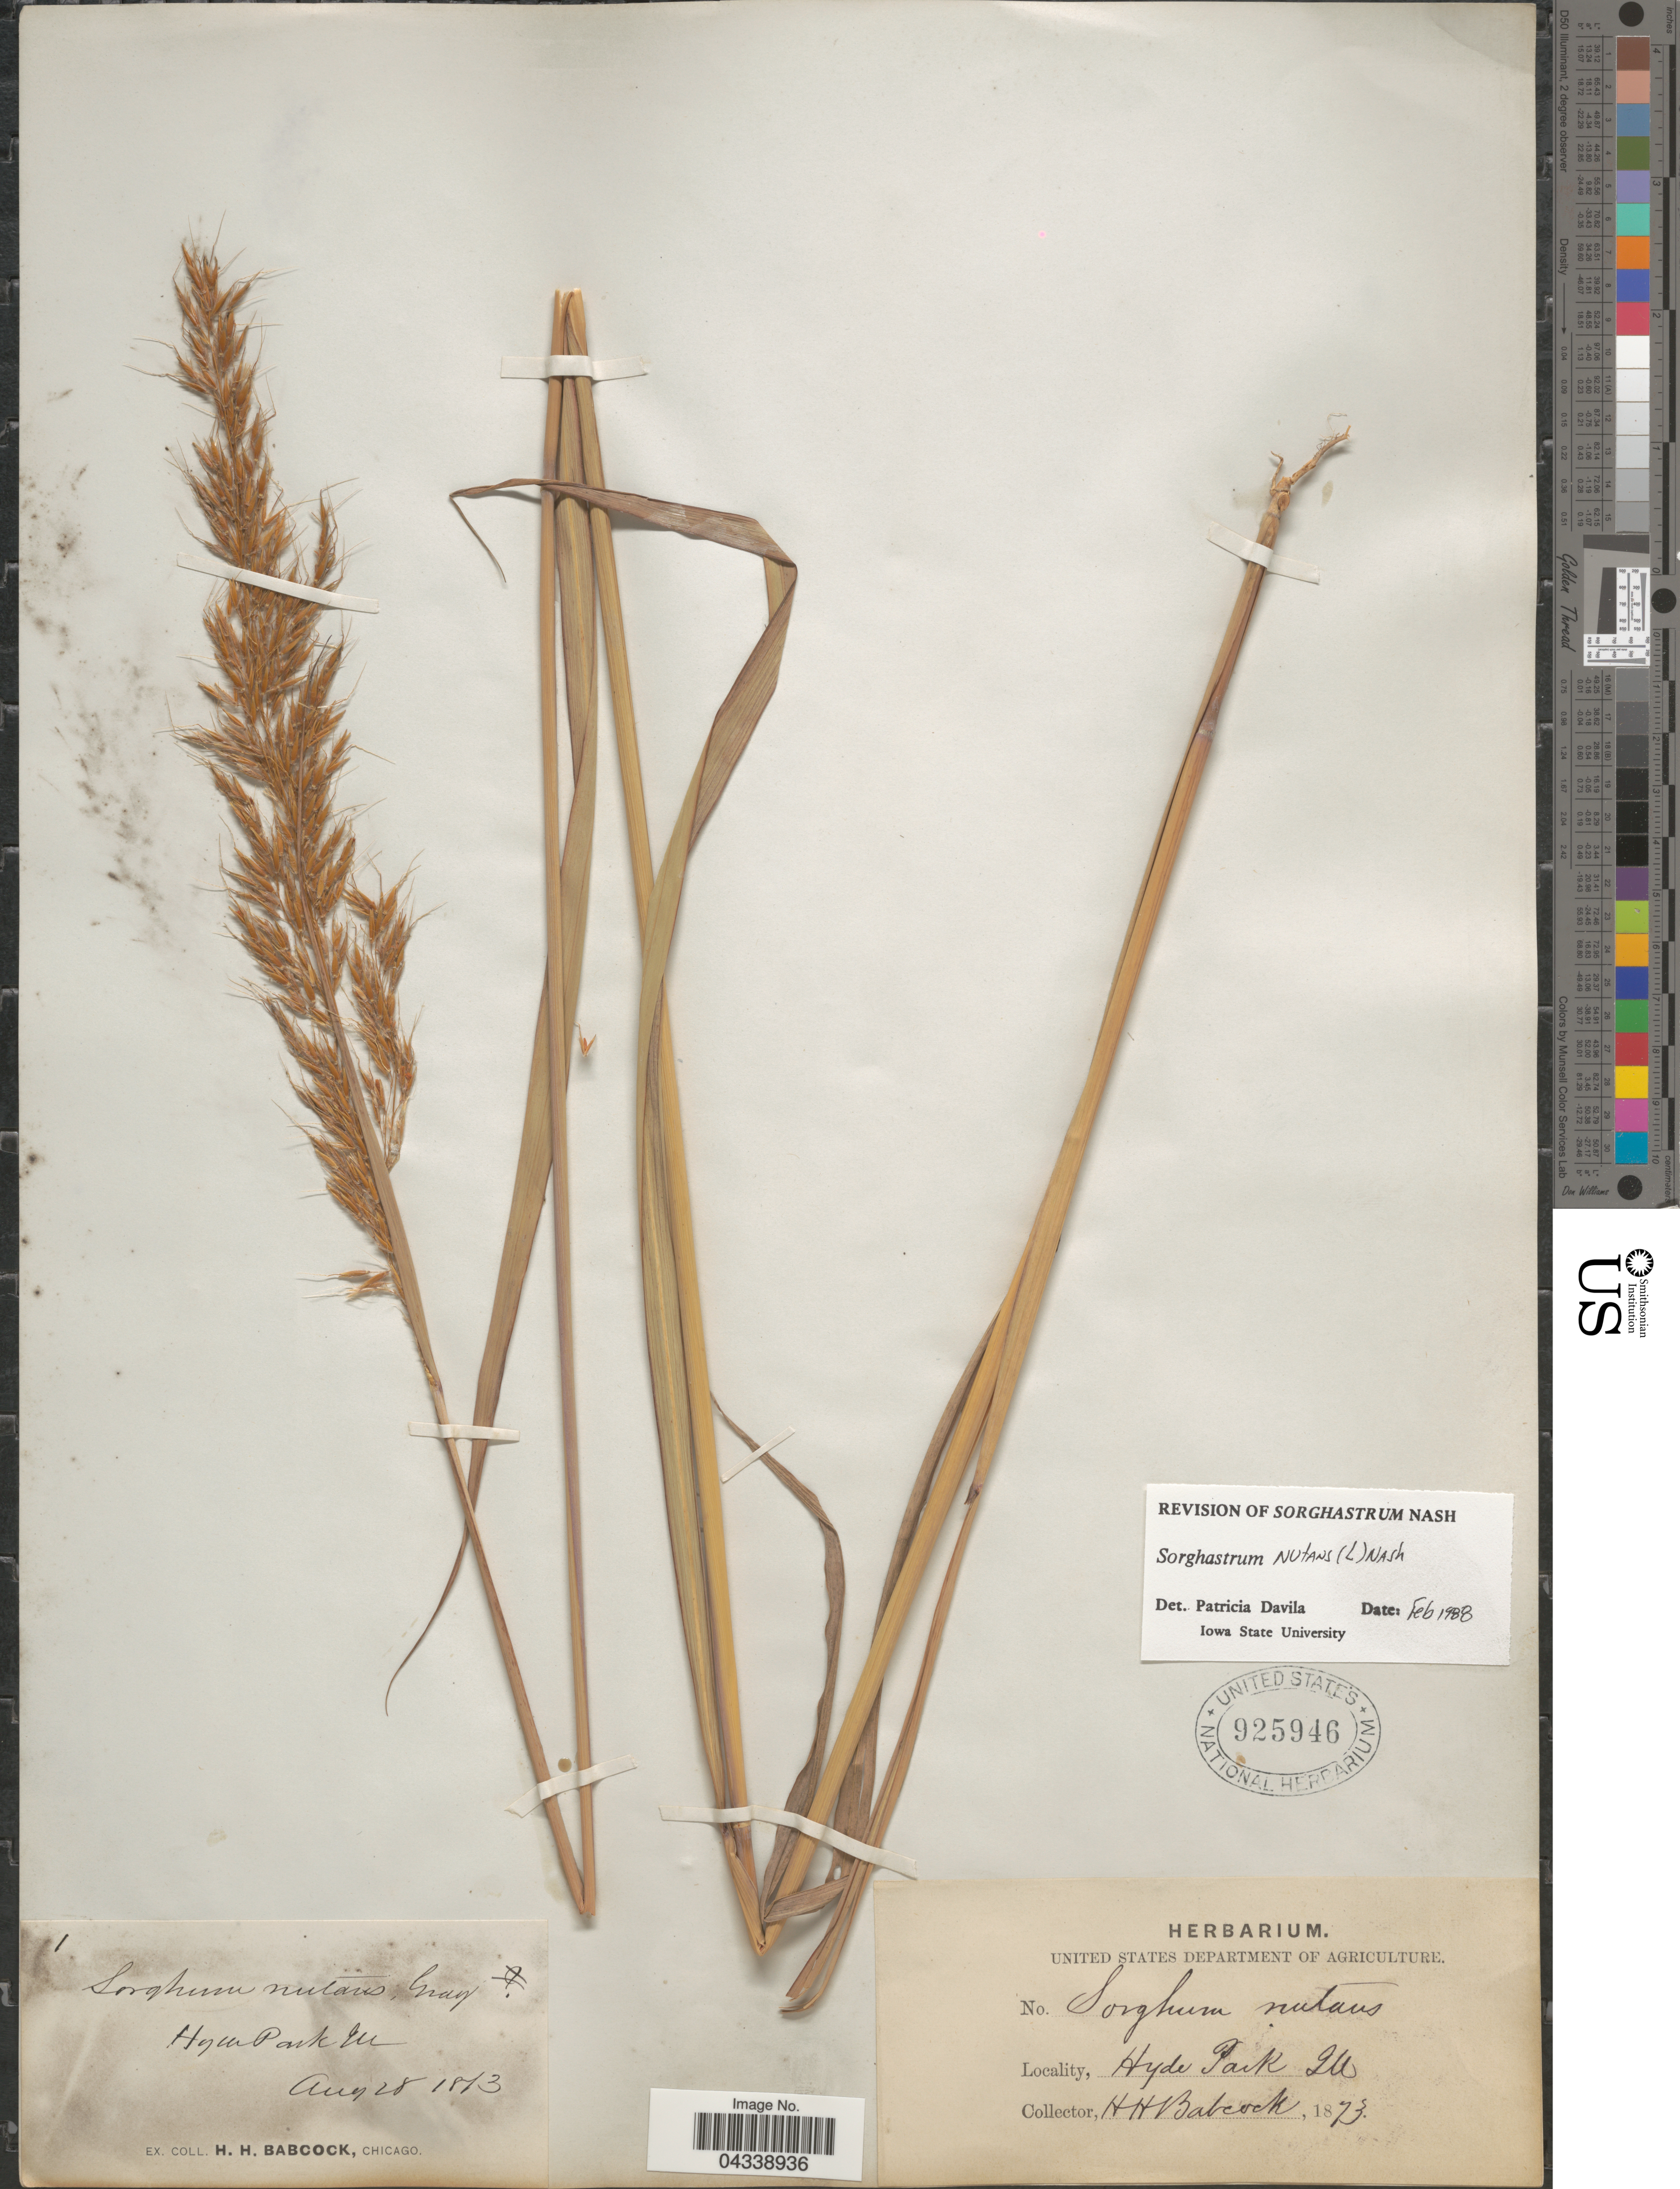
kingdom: Plantae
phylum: Tracheophyta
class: Liliopsida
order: Poales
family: Poaceae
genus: Sorghastrum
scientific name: Sorghastrum nutans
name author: (L.) Nash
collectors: H. Babcock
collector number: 1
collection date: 1873-08-28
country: United States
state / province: Illinois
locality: Hyde Park.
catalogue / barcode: US 925946